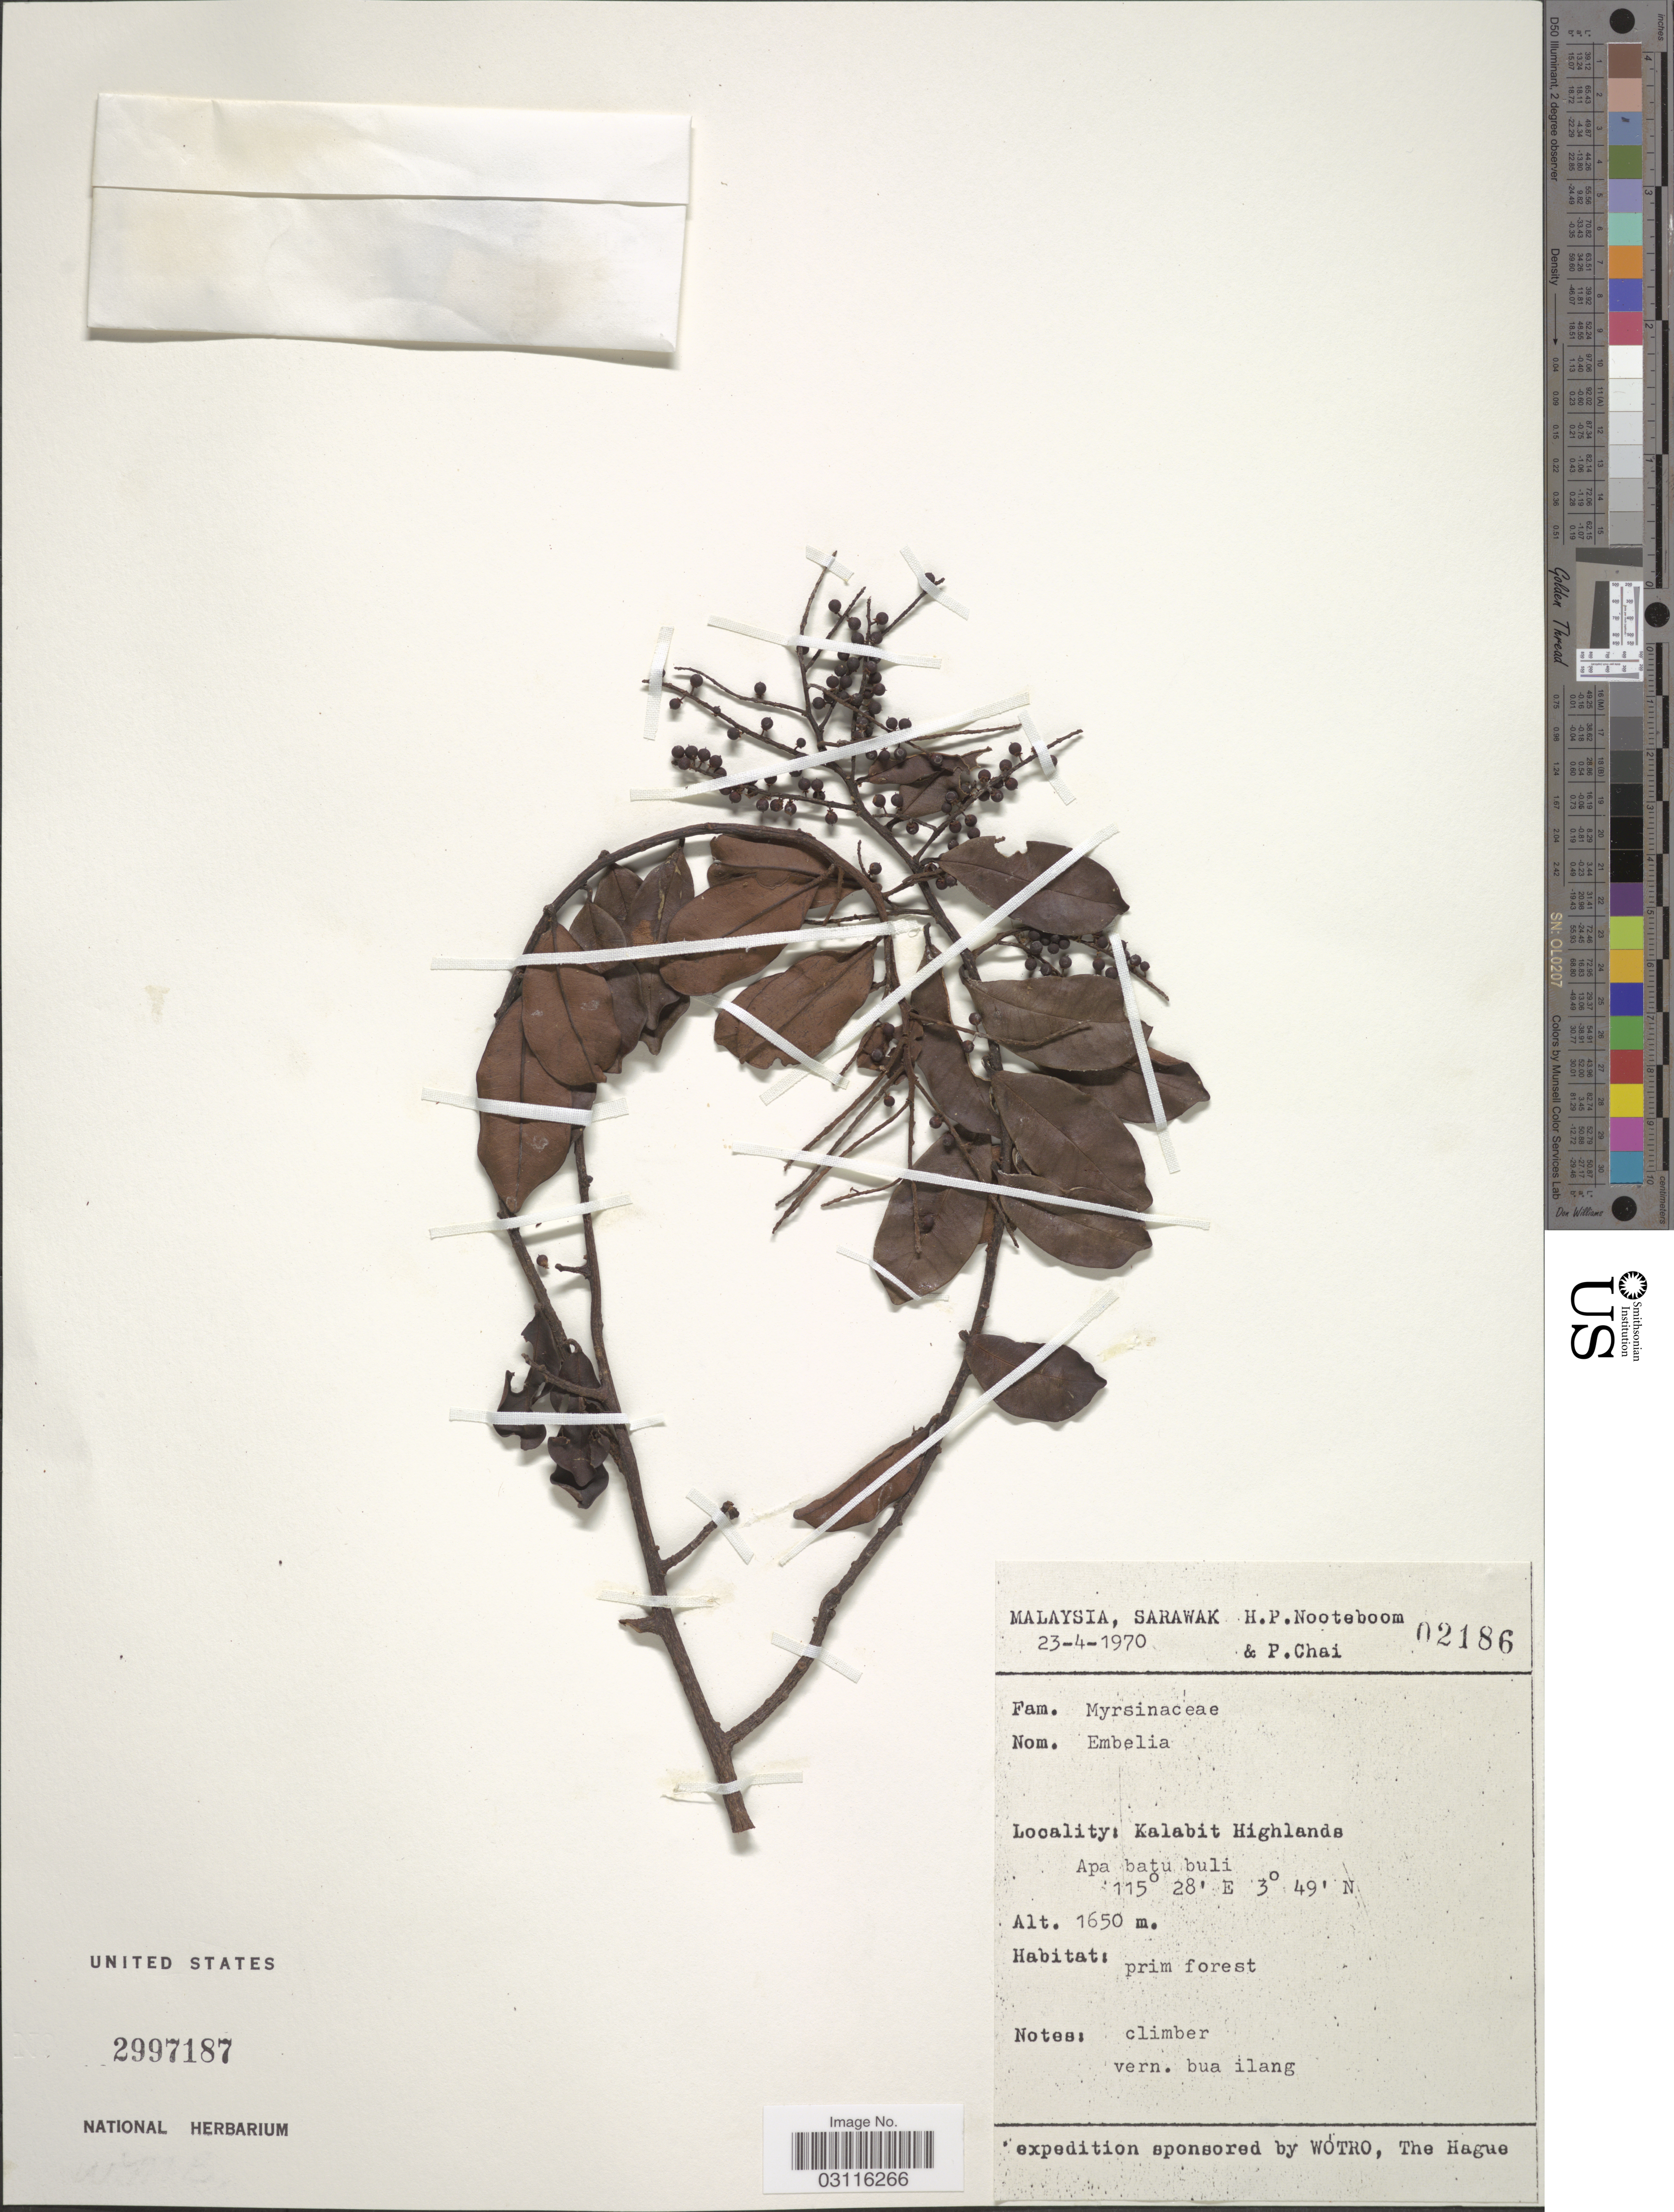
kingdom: Plantae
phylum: Tracheophyta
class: Magnoliopsida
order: Ericales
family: Primulaceae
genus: Embelia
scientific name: Embelia sp.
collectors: H. P. Nooteboom & P. Chai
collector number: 02186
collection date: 1970-04-23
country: Malaysia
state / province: Sarawak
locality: Kalabit Highlands. Apa batu buli.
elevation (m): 1650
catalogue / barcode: US 2997187